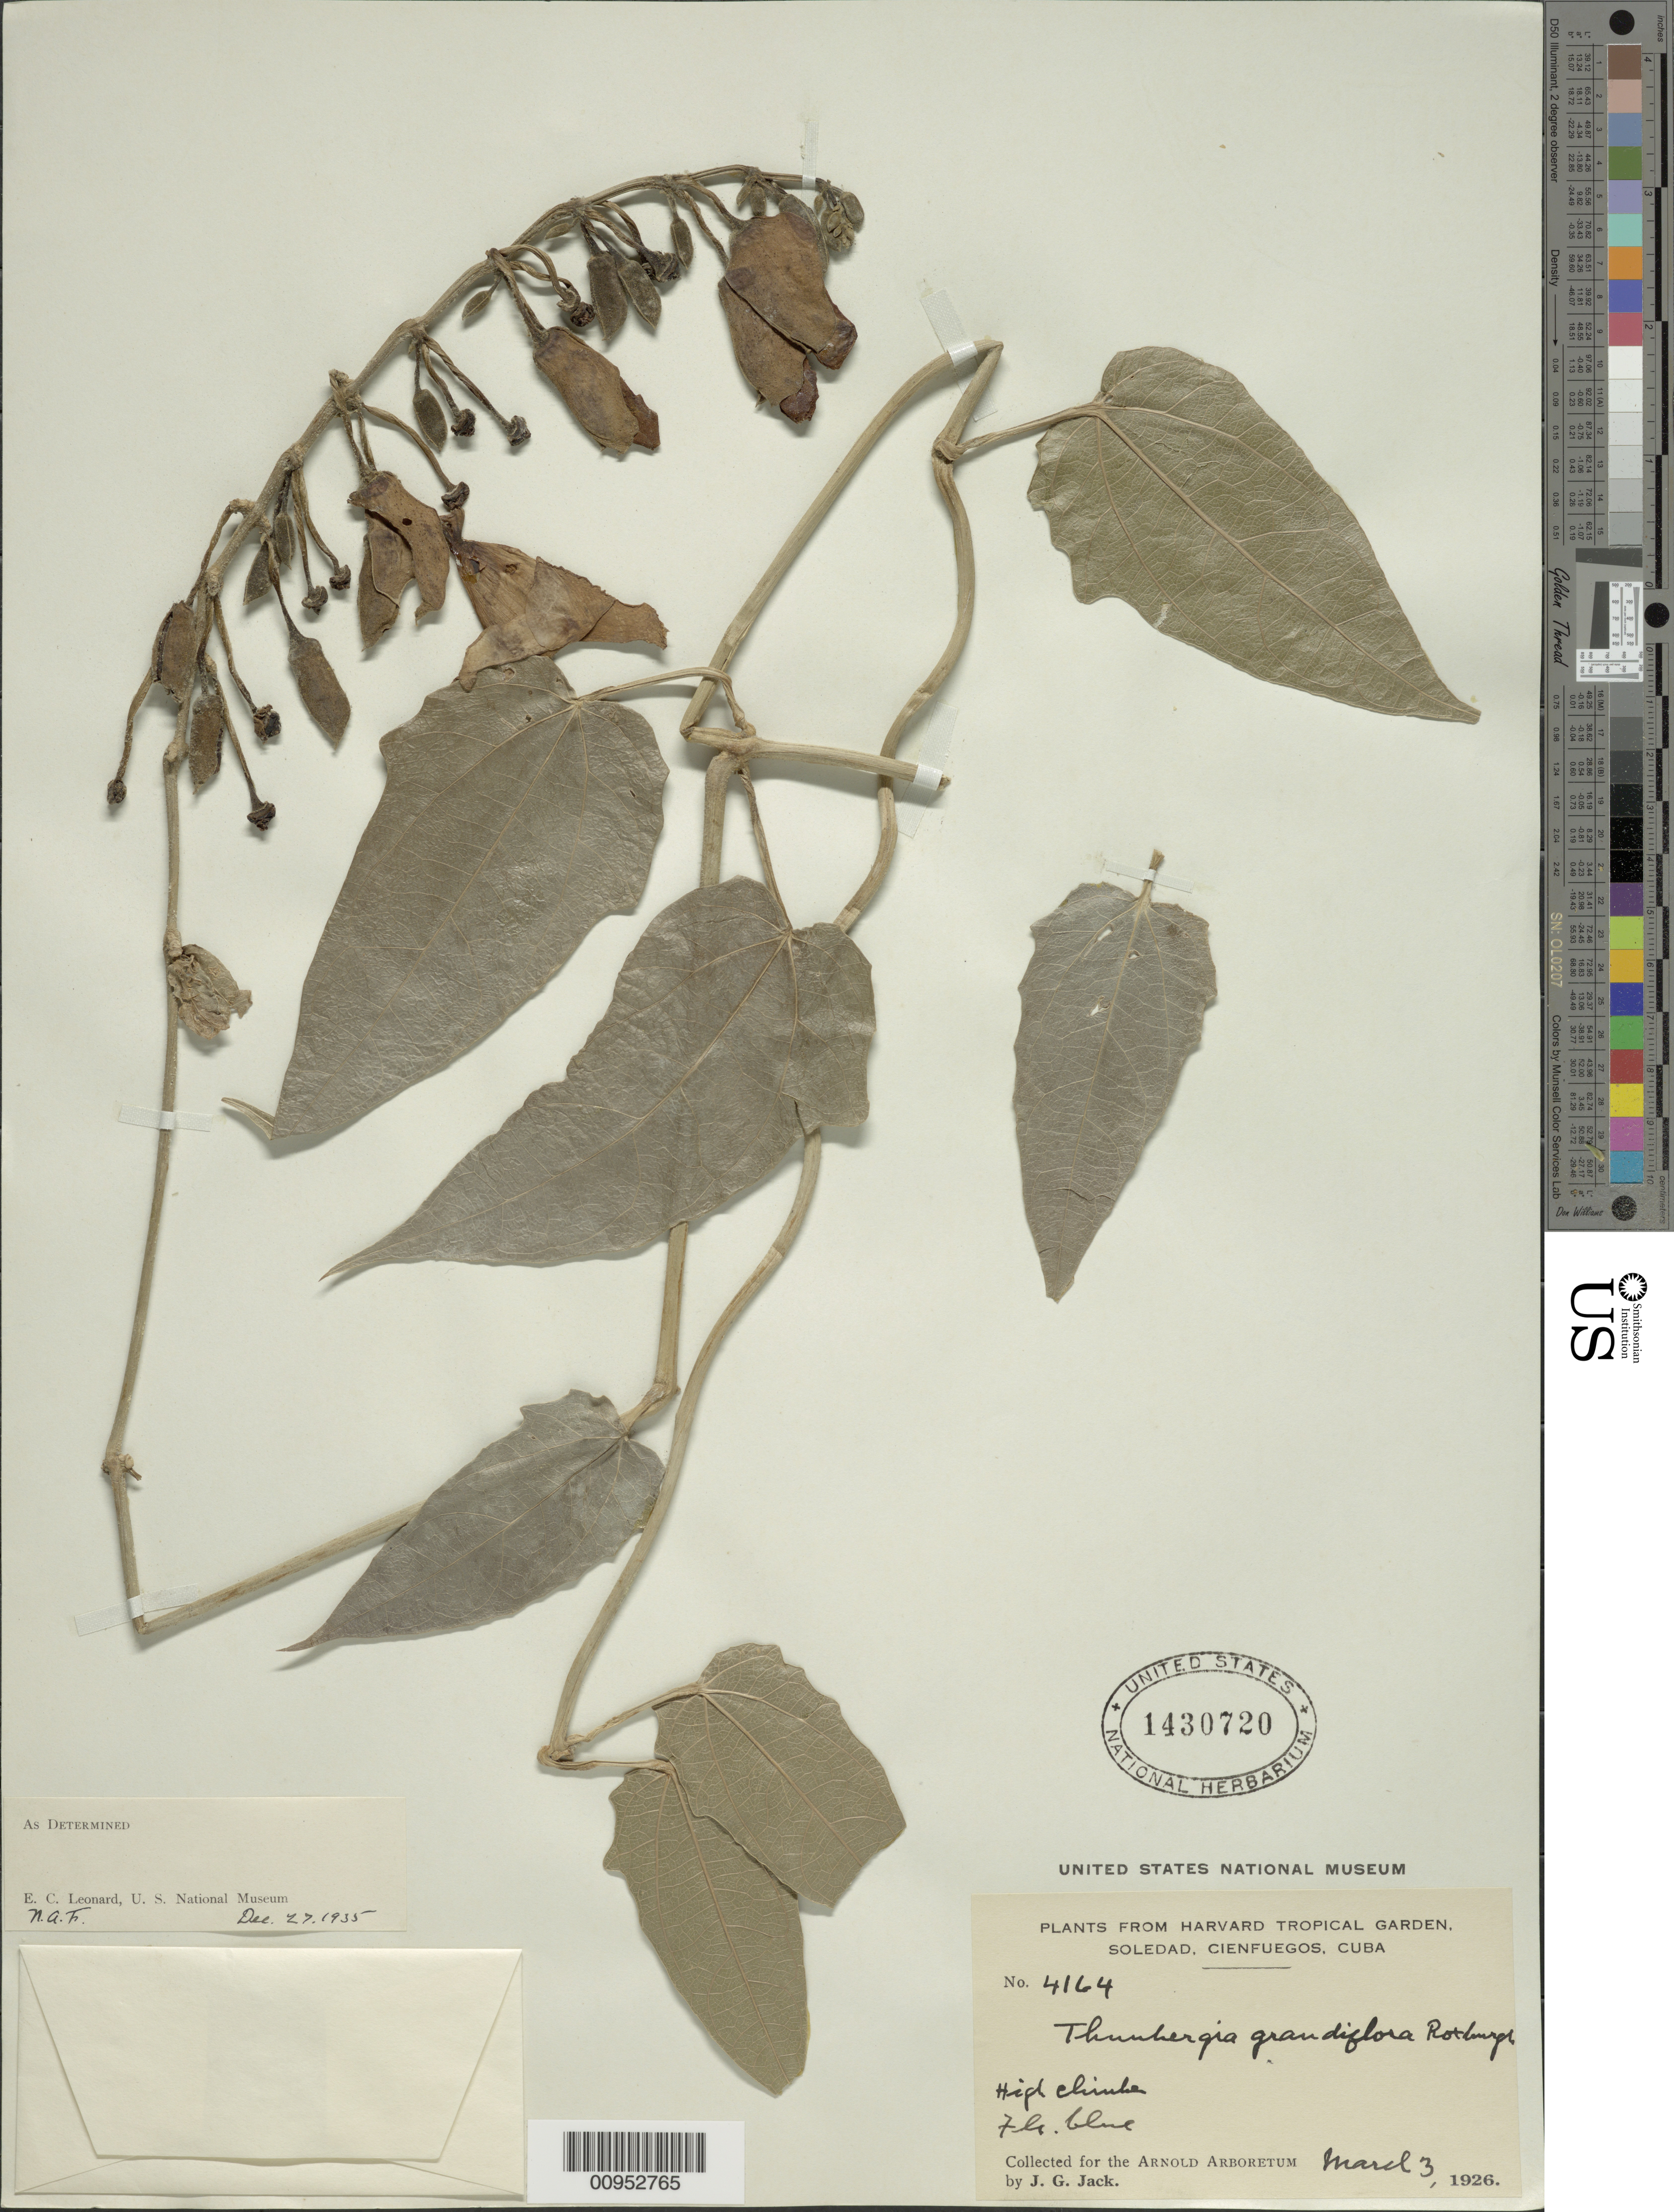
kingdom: Plantae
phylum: Tracheophyta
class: Magnoliopsida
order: Lamiales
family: Acanthaceae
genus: Thunbergia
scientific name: Thunbergia grandiflora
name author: Roxb.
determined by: Leonard, Emery C., (US)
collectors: J. G. Jack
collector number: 4164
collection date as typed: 03 Mar 1926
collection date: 1926-03-03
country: Cuba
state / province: Cienfuegos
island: Cuba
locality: Soledad, Cienfuegos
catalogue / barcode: US 1430720